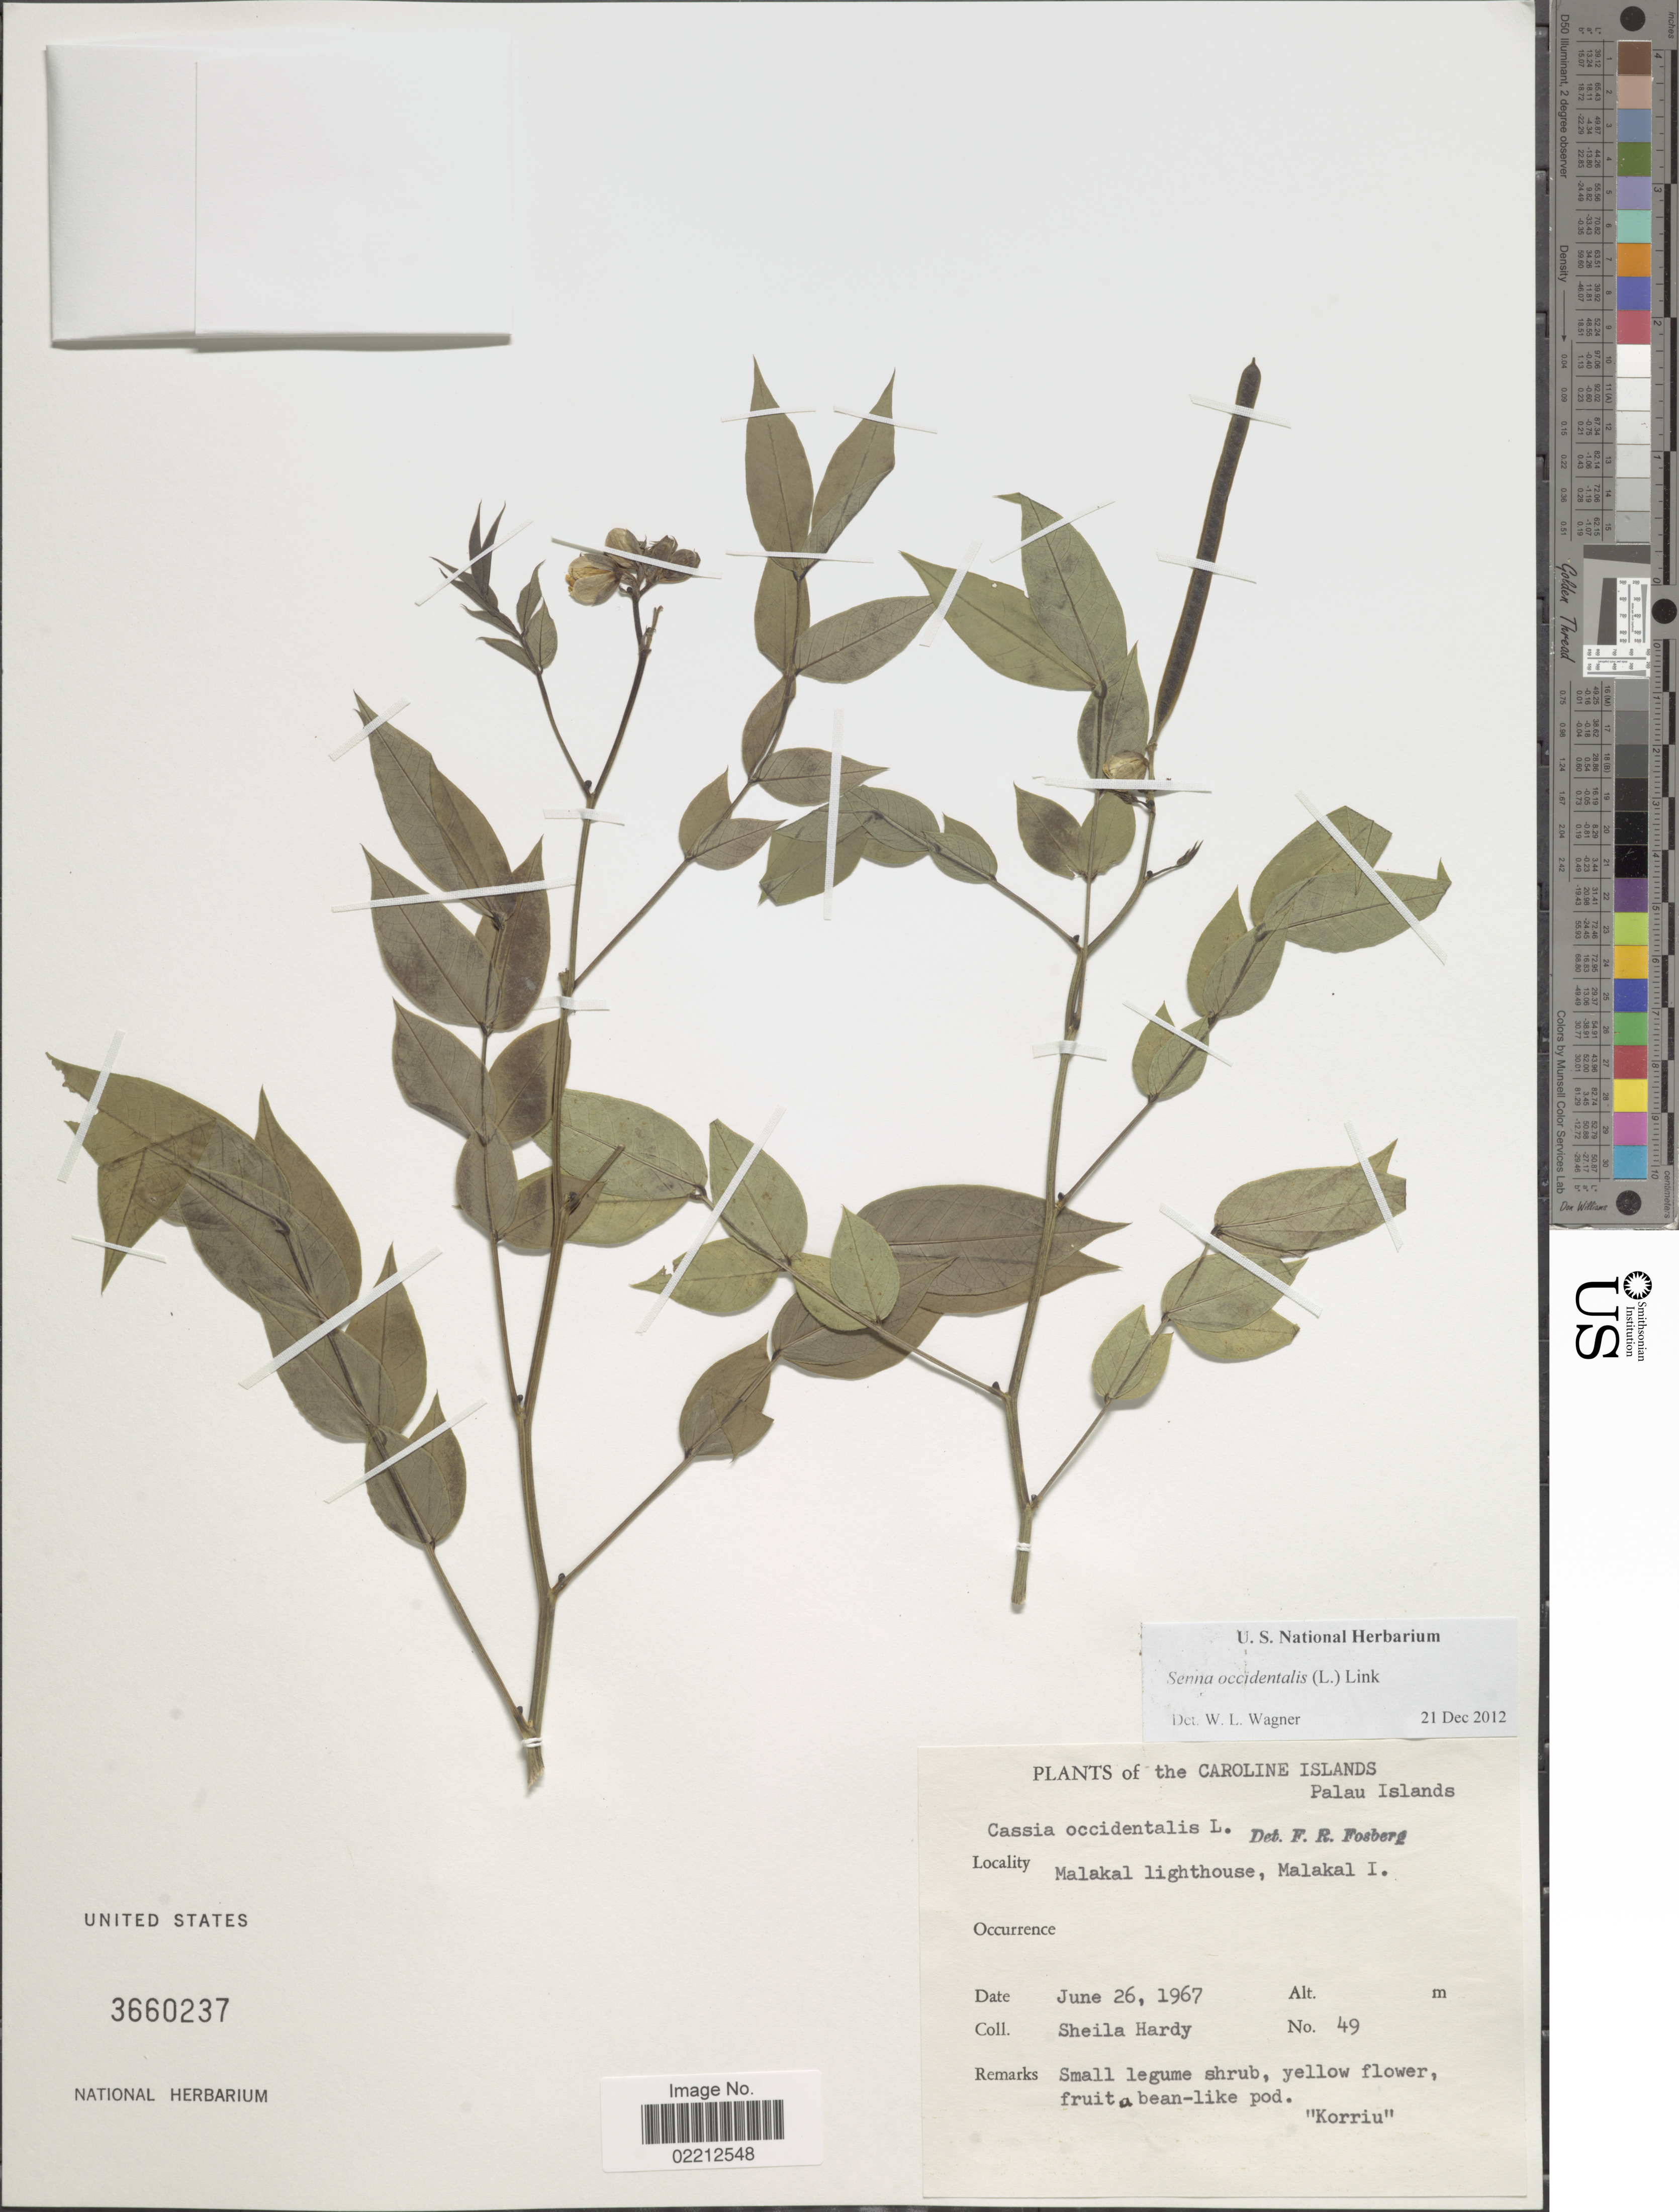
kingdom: Plantae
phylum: Tracheophyta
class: Magnoliopsida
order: Fabales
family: Fabaceae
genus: Senna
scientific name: Senna occidentalis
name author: (L.) Link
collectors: S. Hardy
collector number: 49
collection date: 1967-06-26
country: Palau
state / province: Koror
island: Ngemelachel [Malakal]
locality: Malakal Lighthouse, Malakal I.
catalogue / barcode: US 3660237